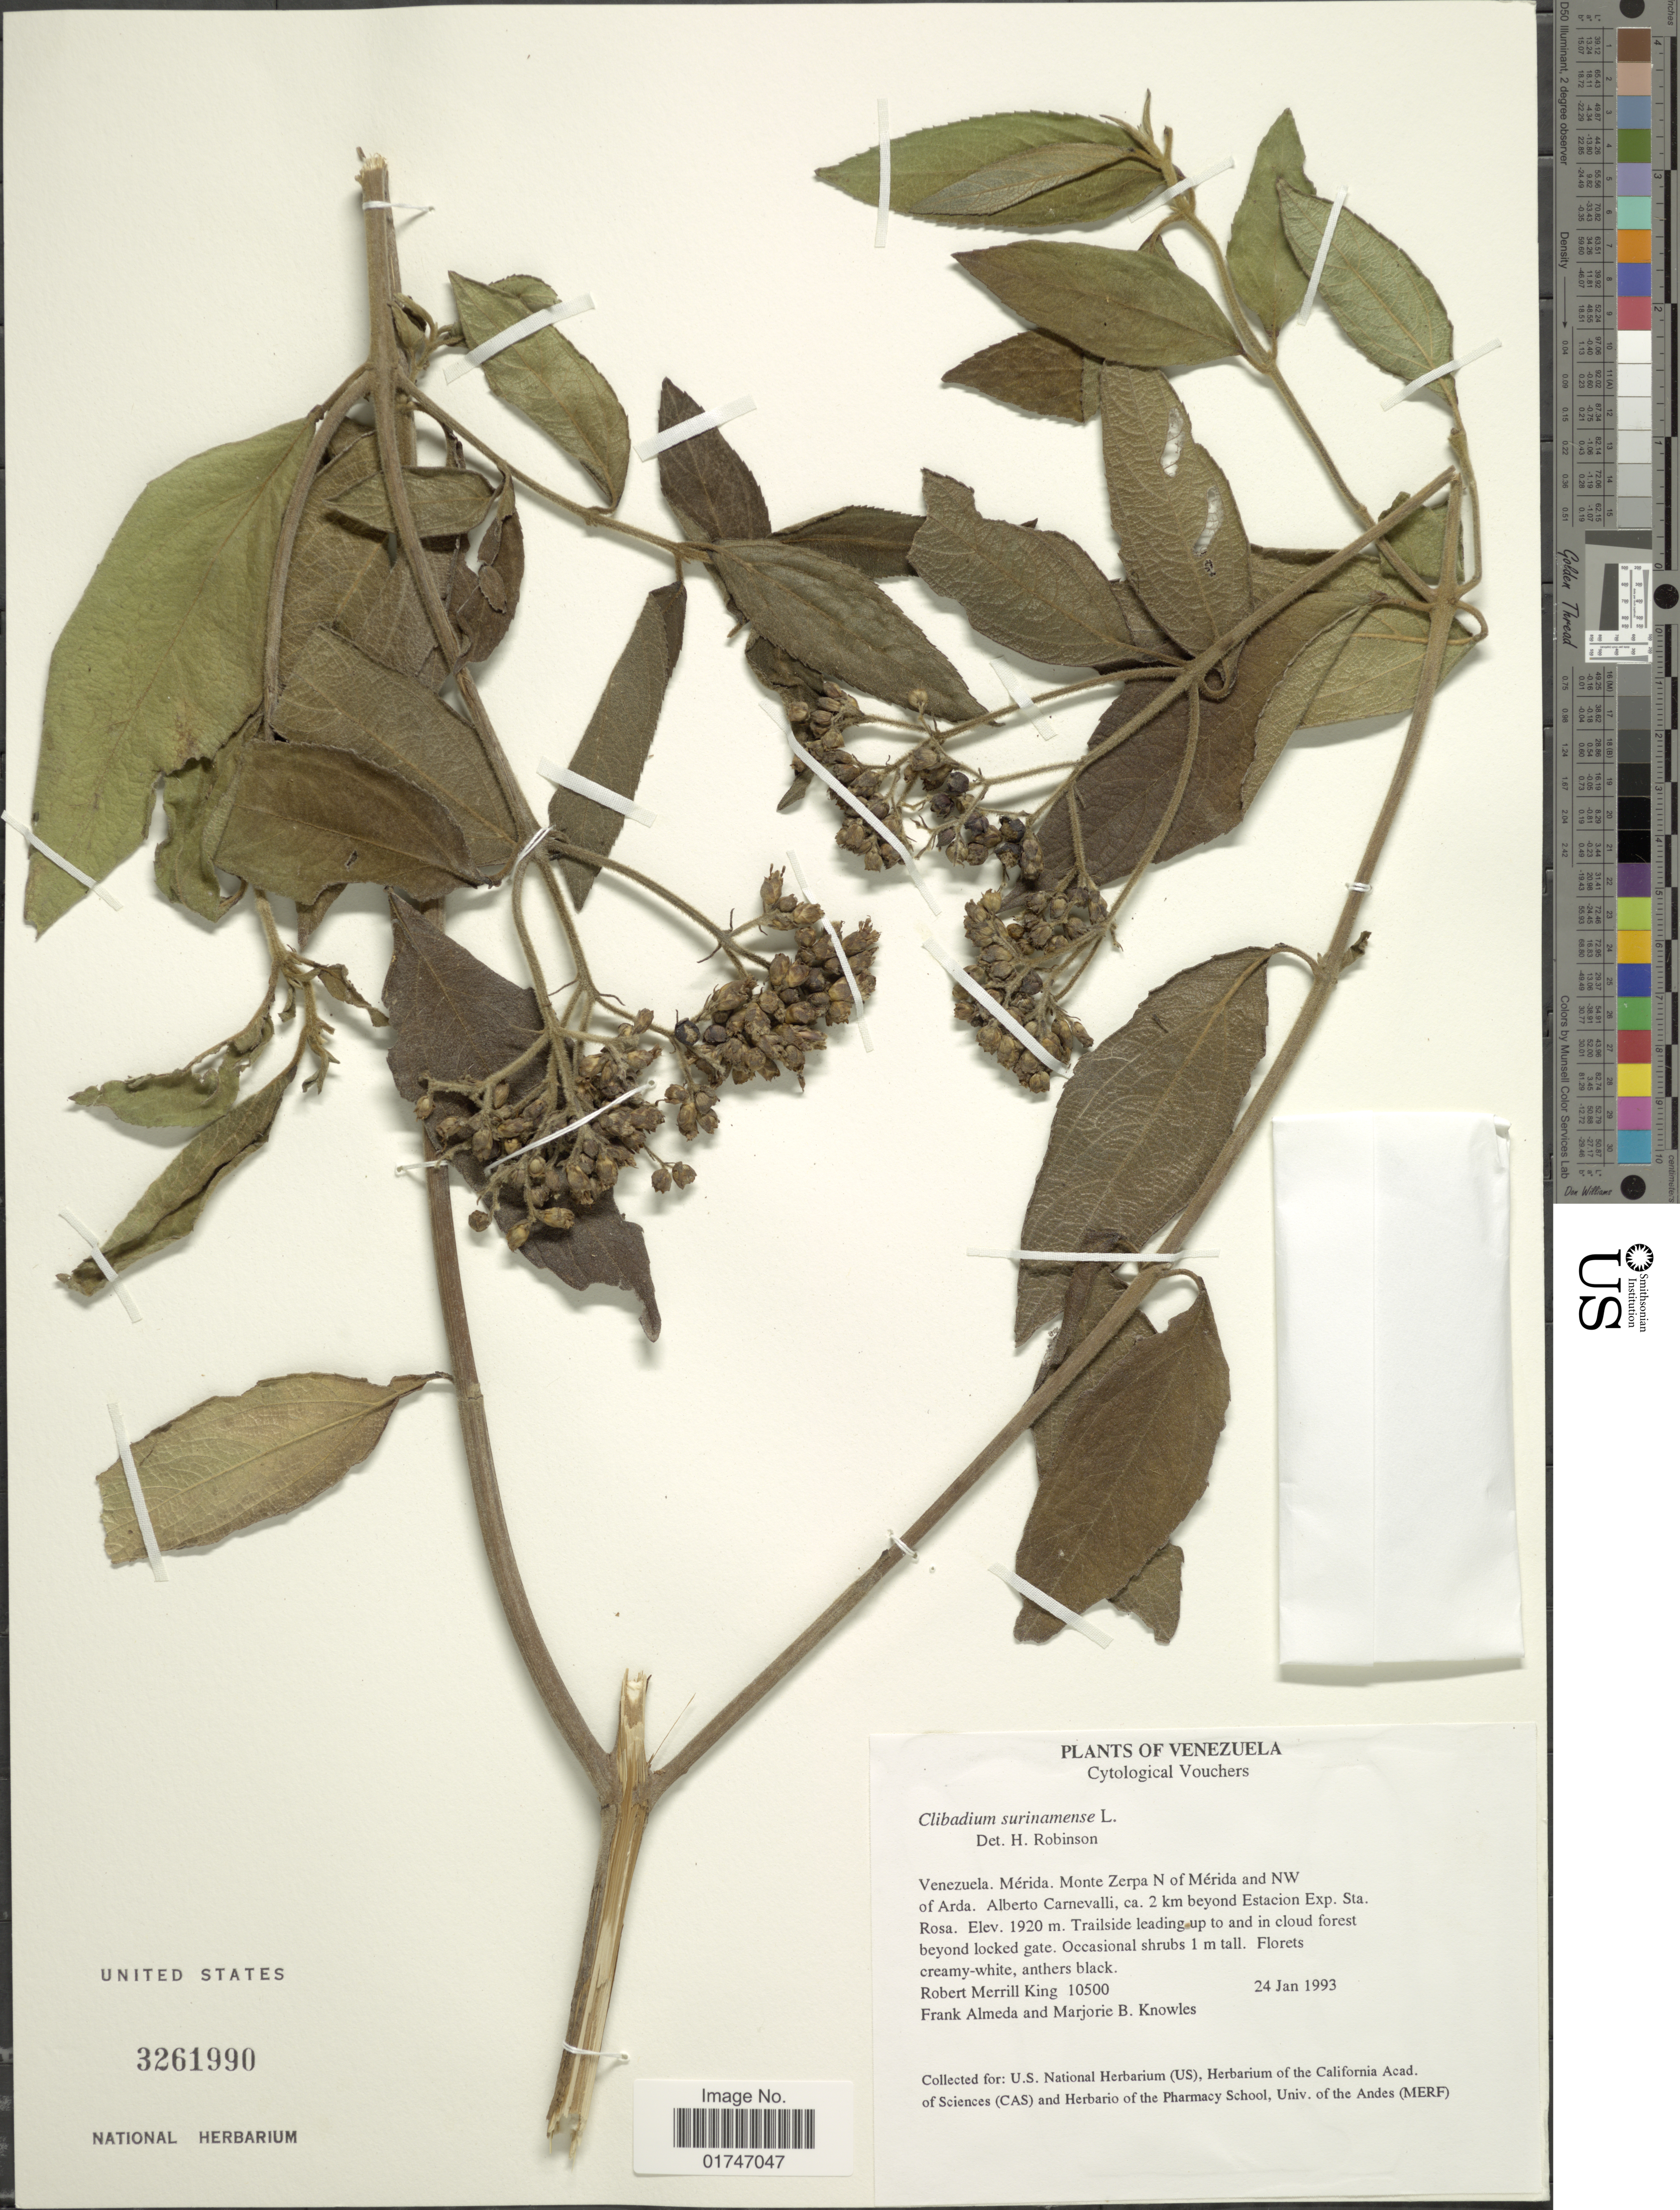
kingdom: Plantae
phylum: Tracheophyta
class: Magnoliopsida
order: Asterales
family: Asteraceae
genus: Clibadium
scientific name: Clibadium surinamense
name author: L.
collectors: R. M. King, F. Almeda & M. B. Knowles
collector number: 10500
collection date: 1993-01-24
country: Venezuela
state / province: Mérida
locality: Venezuela. Mérida. Monte Zerpa N of Mérida and NW of Arda. Alberto Carnevilla, ca. 2 km beyond Estacion Exp. Sta. Rosa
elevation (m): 1920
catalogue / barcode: US 3261990